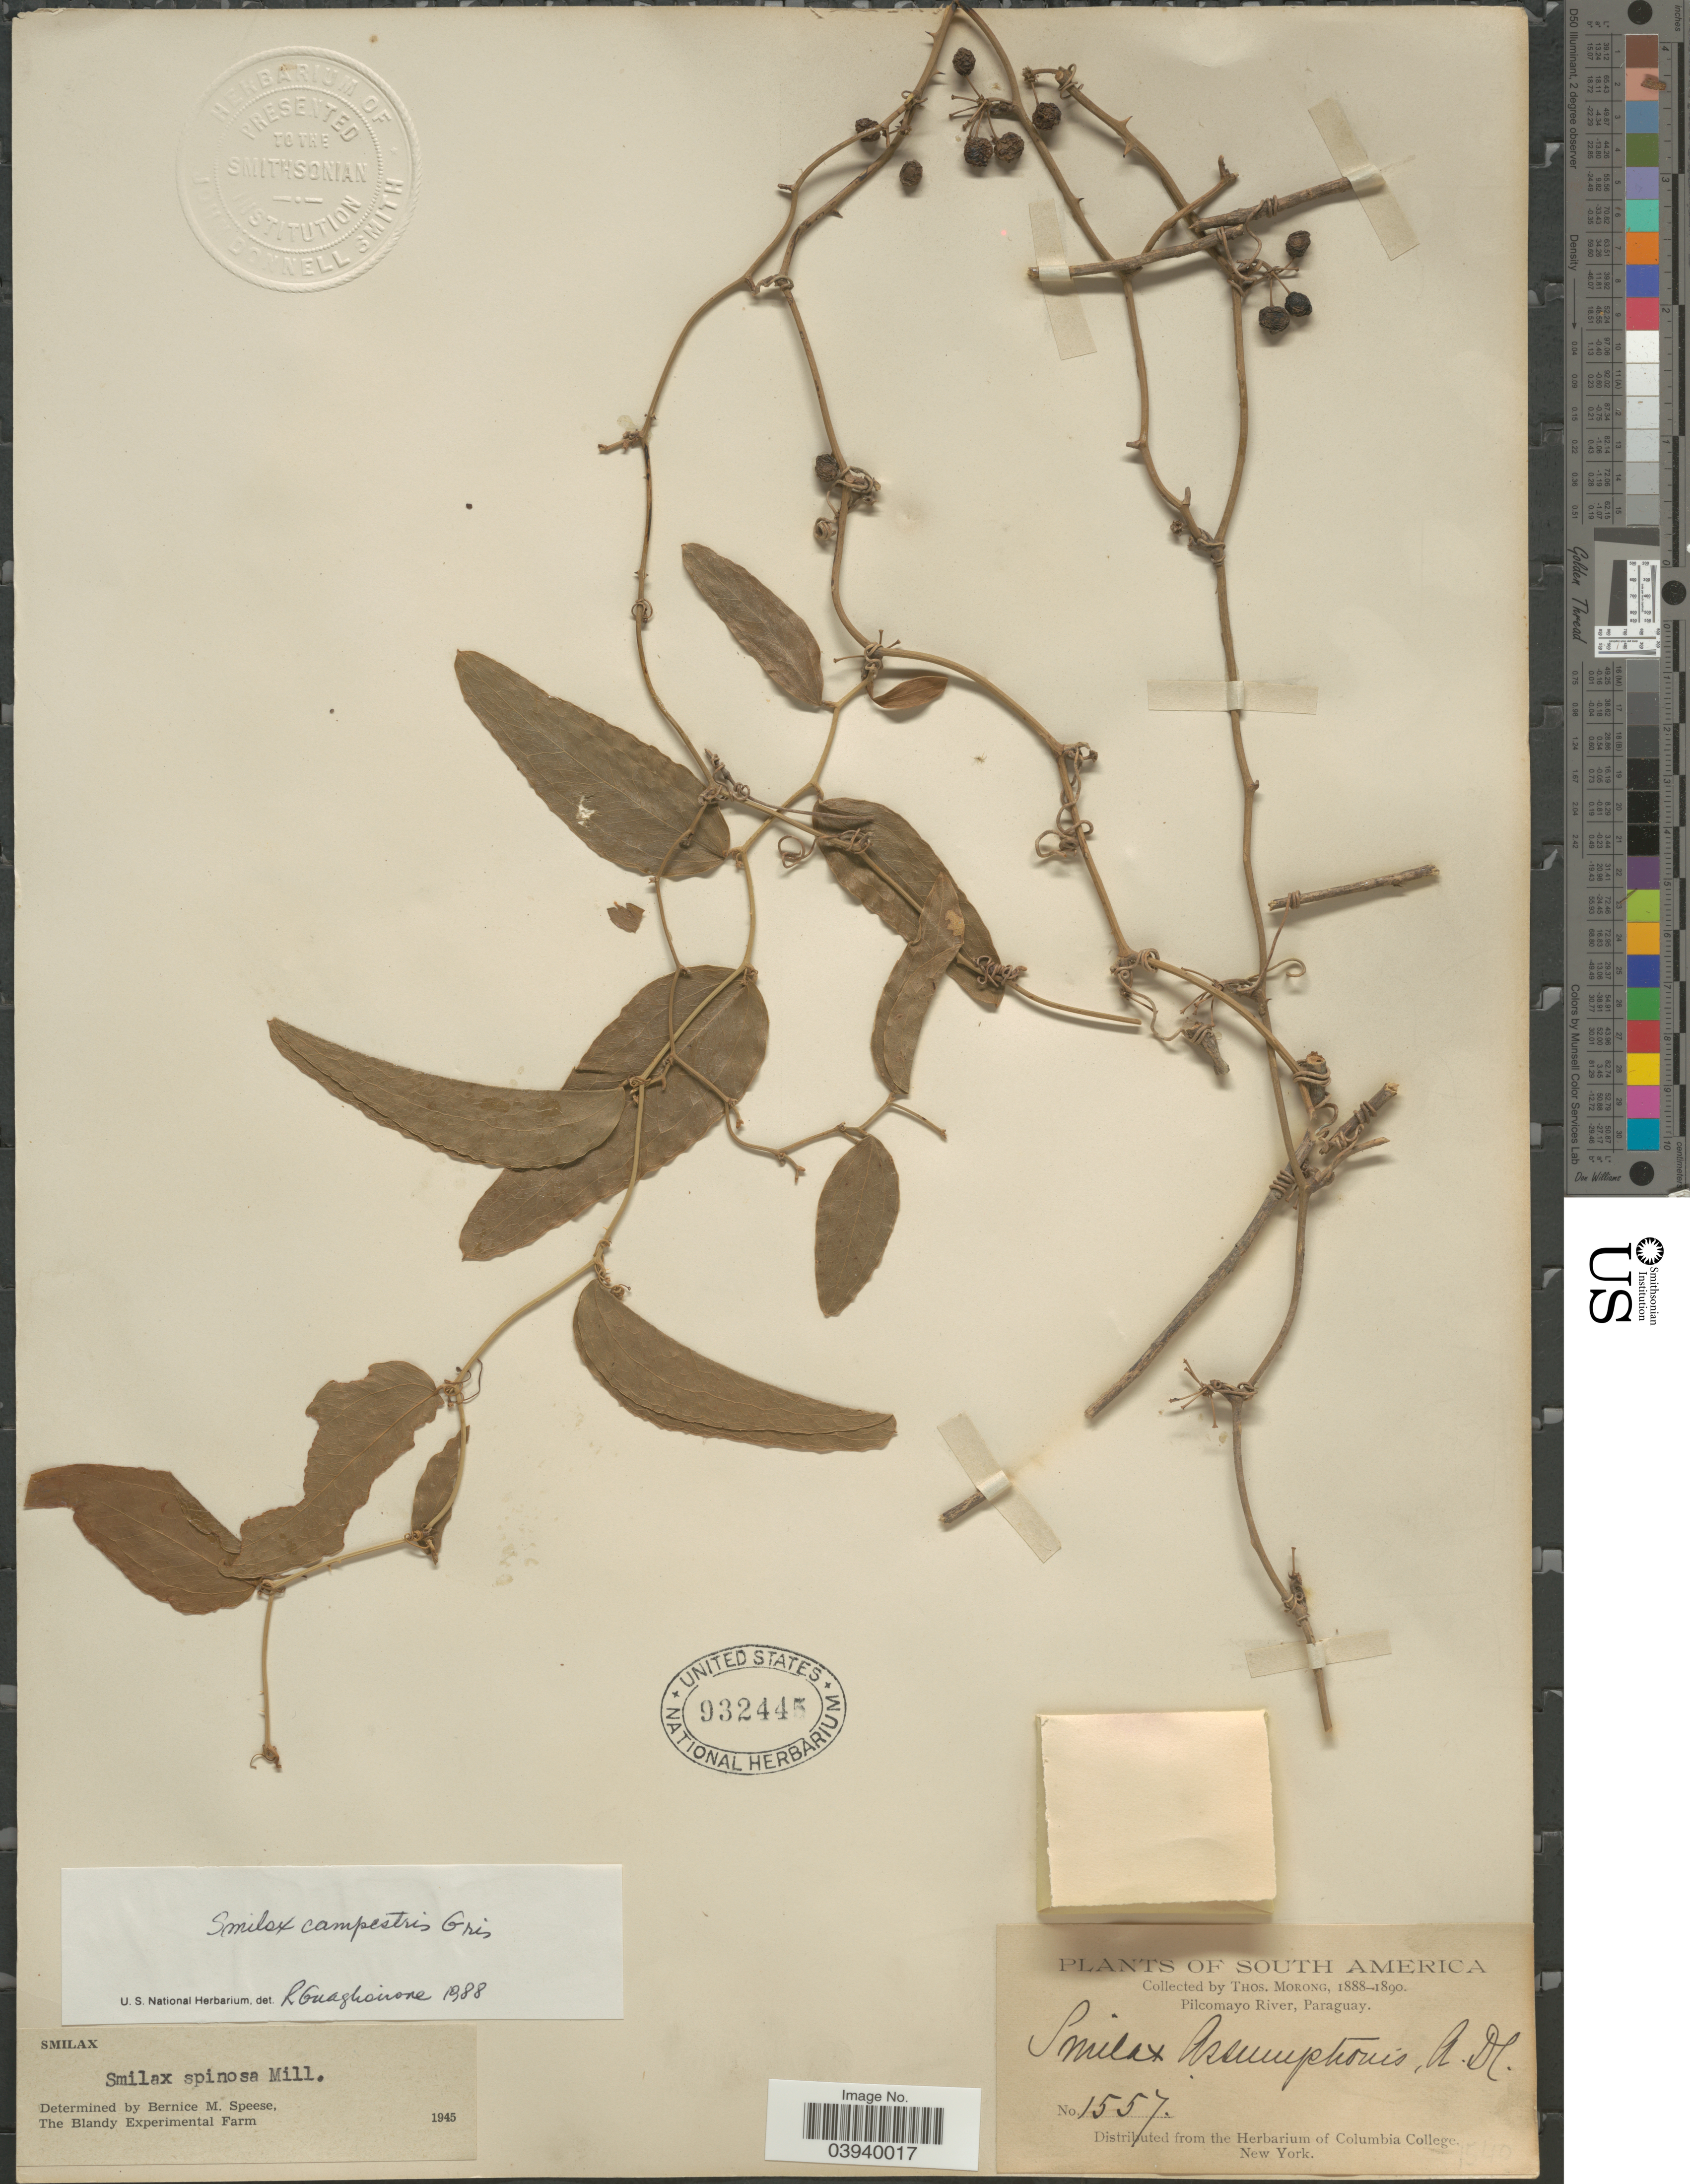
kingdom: Plantae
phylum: Tracheophyta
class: Liliopsida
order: Liliales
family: Smilacaceae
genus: Smilax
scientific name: Smilax campestris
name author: Griseb.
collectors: ex herb. T. Morong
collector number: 1557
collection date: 1888/1890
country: Paraguay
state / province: Central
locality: Central Paraguay.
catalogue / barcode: US 932445